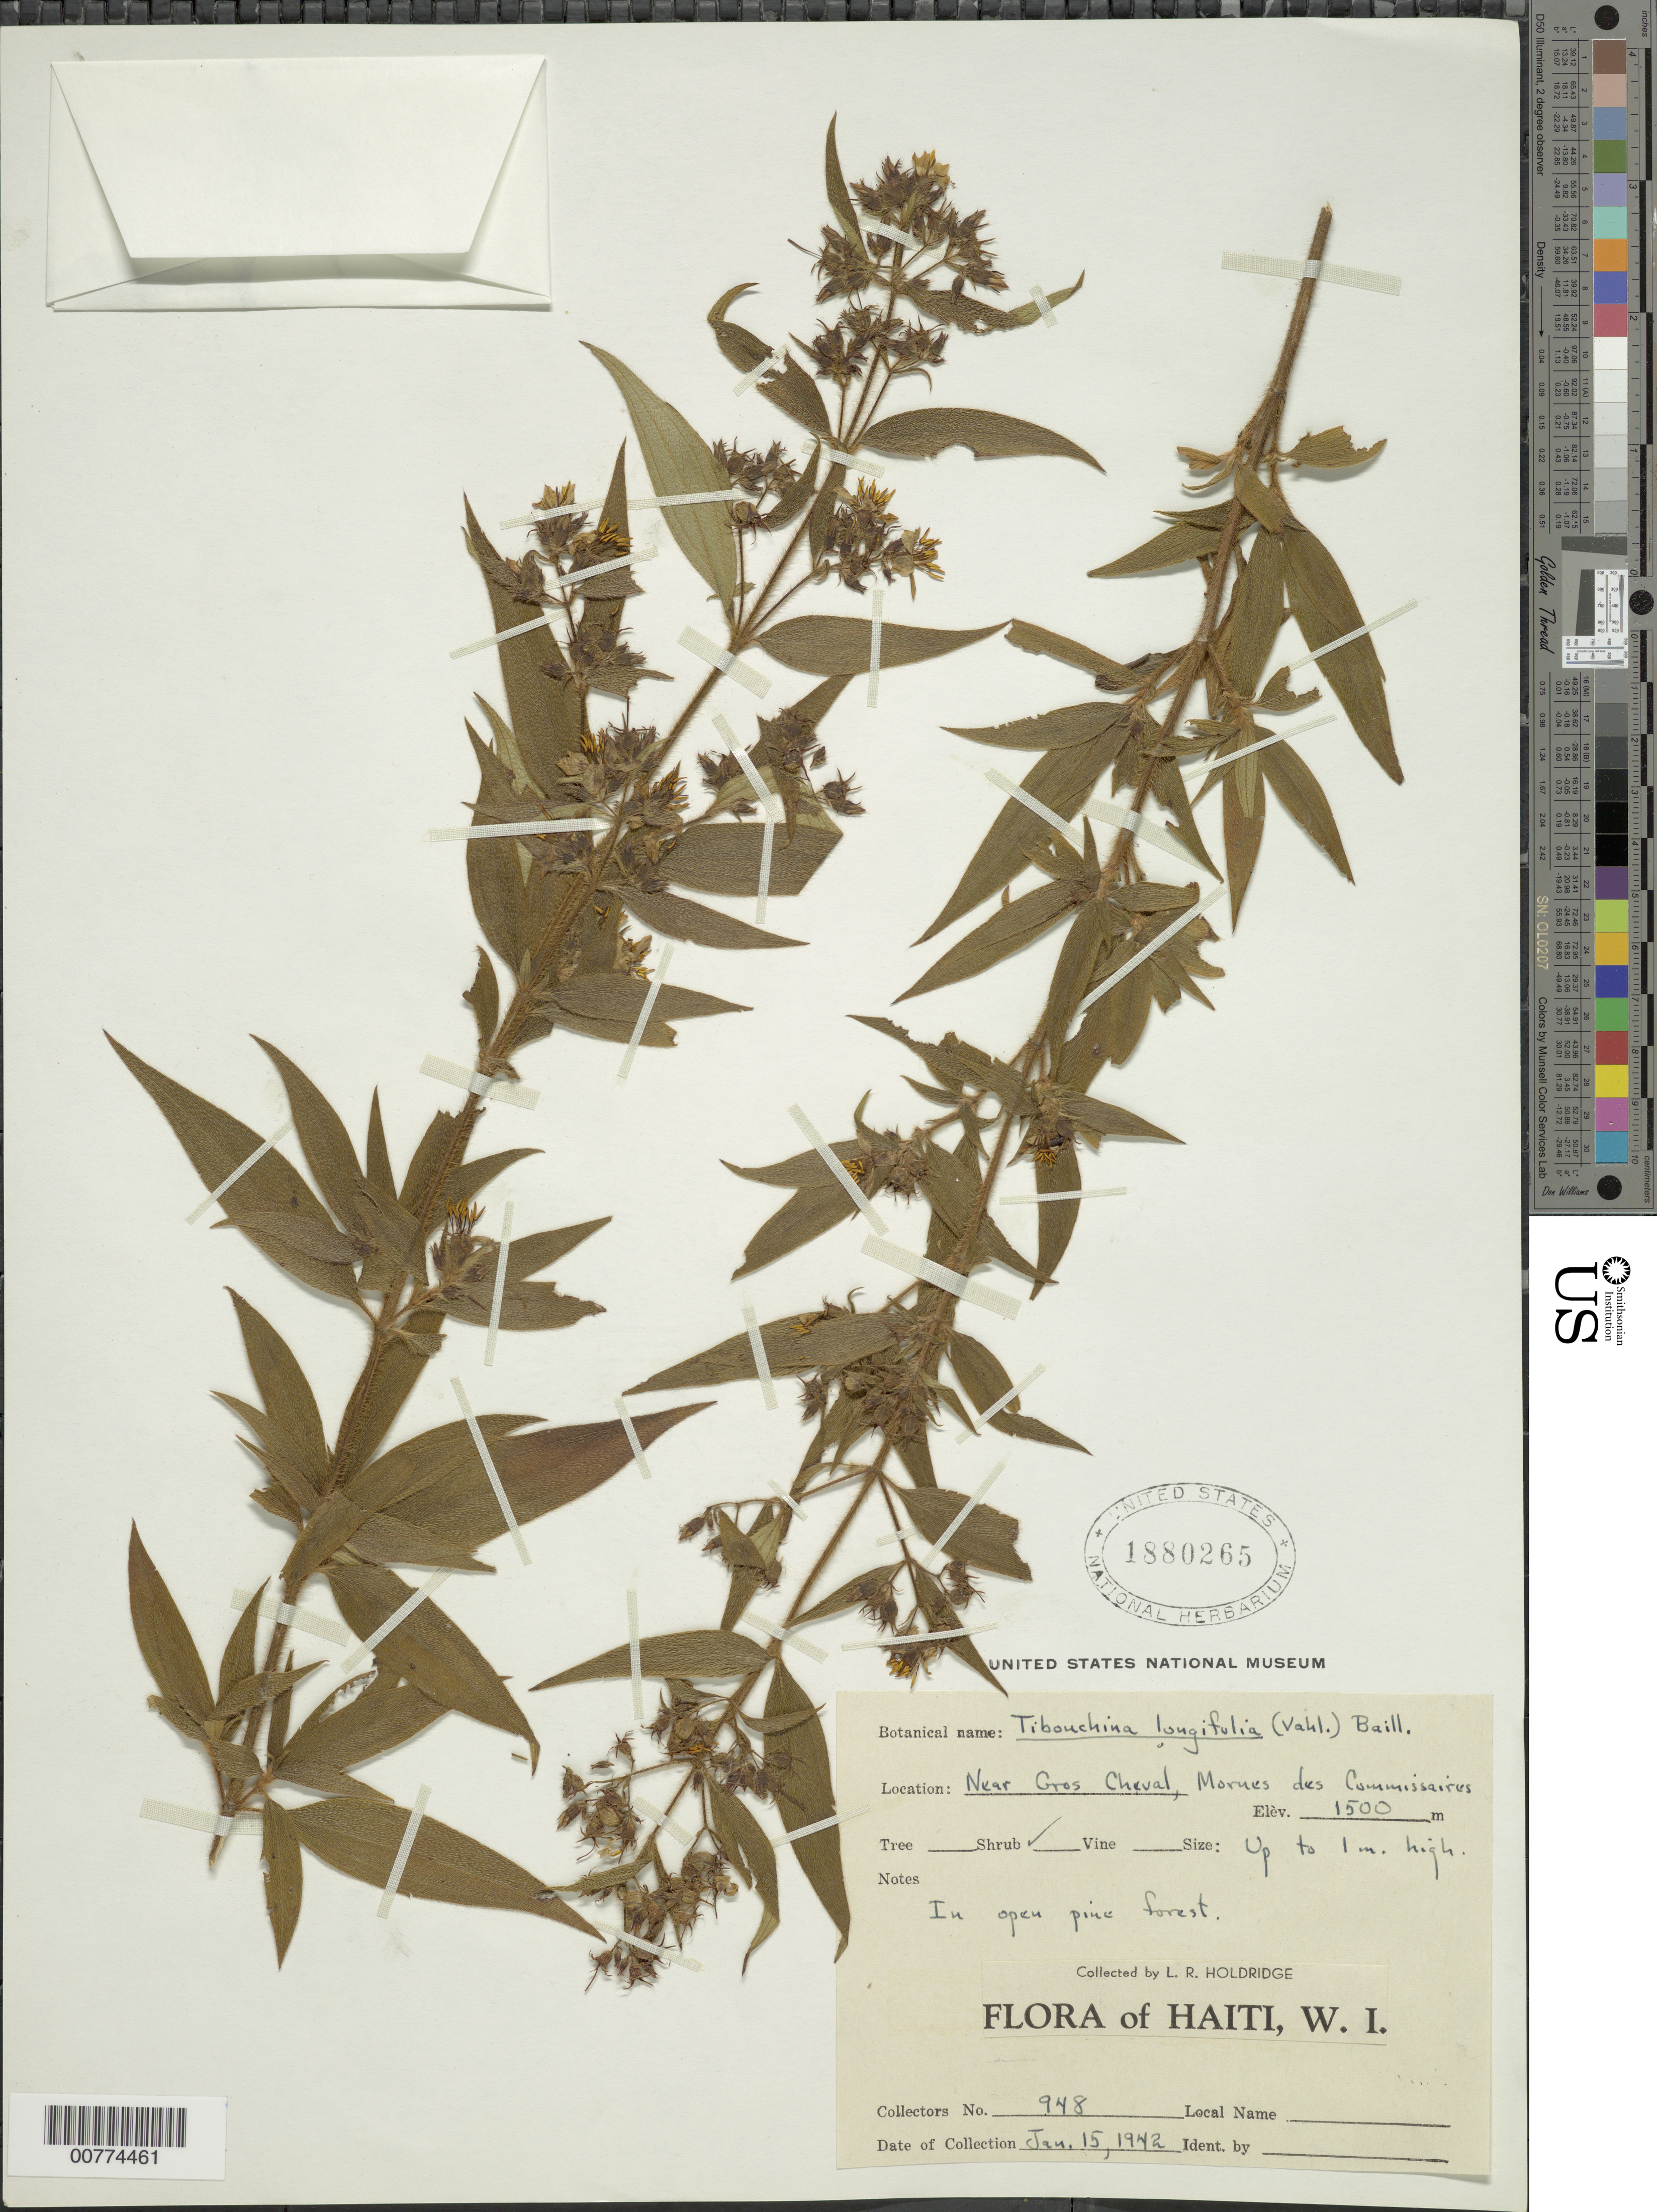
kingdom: Plantae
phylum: Tracheophyta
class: Magnoliopsida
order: Myrtales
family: Melastomataceae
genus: Chaetogastra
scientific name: Chaetogastra longifolia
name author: (Vahl) DC.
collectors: L. Holdridge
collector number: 948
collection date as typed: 15 Jan 1942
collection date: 1942-01-15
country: Haiti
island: Hispaniola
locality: Near Gros Cheval, Mornes des Commissaires.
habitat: In open pine forest.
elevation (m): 1500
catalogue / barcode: US 1880265